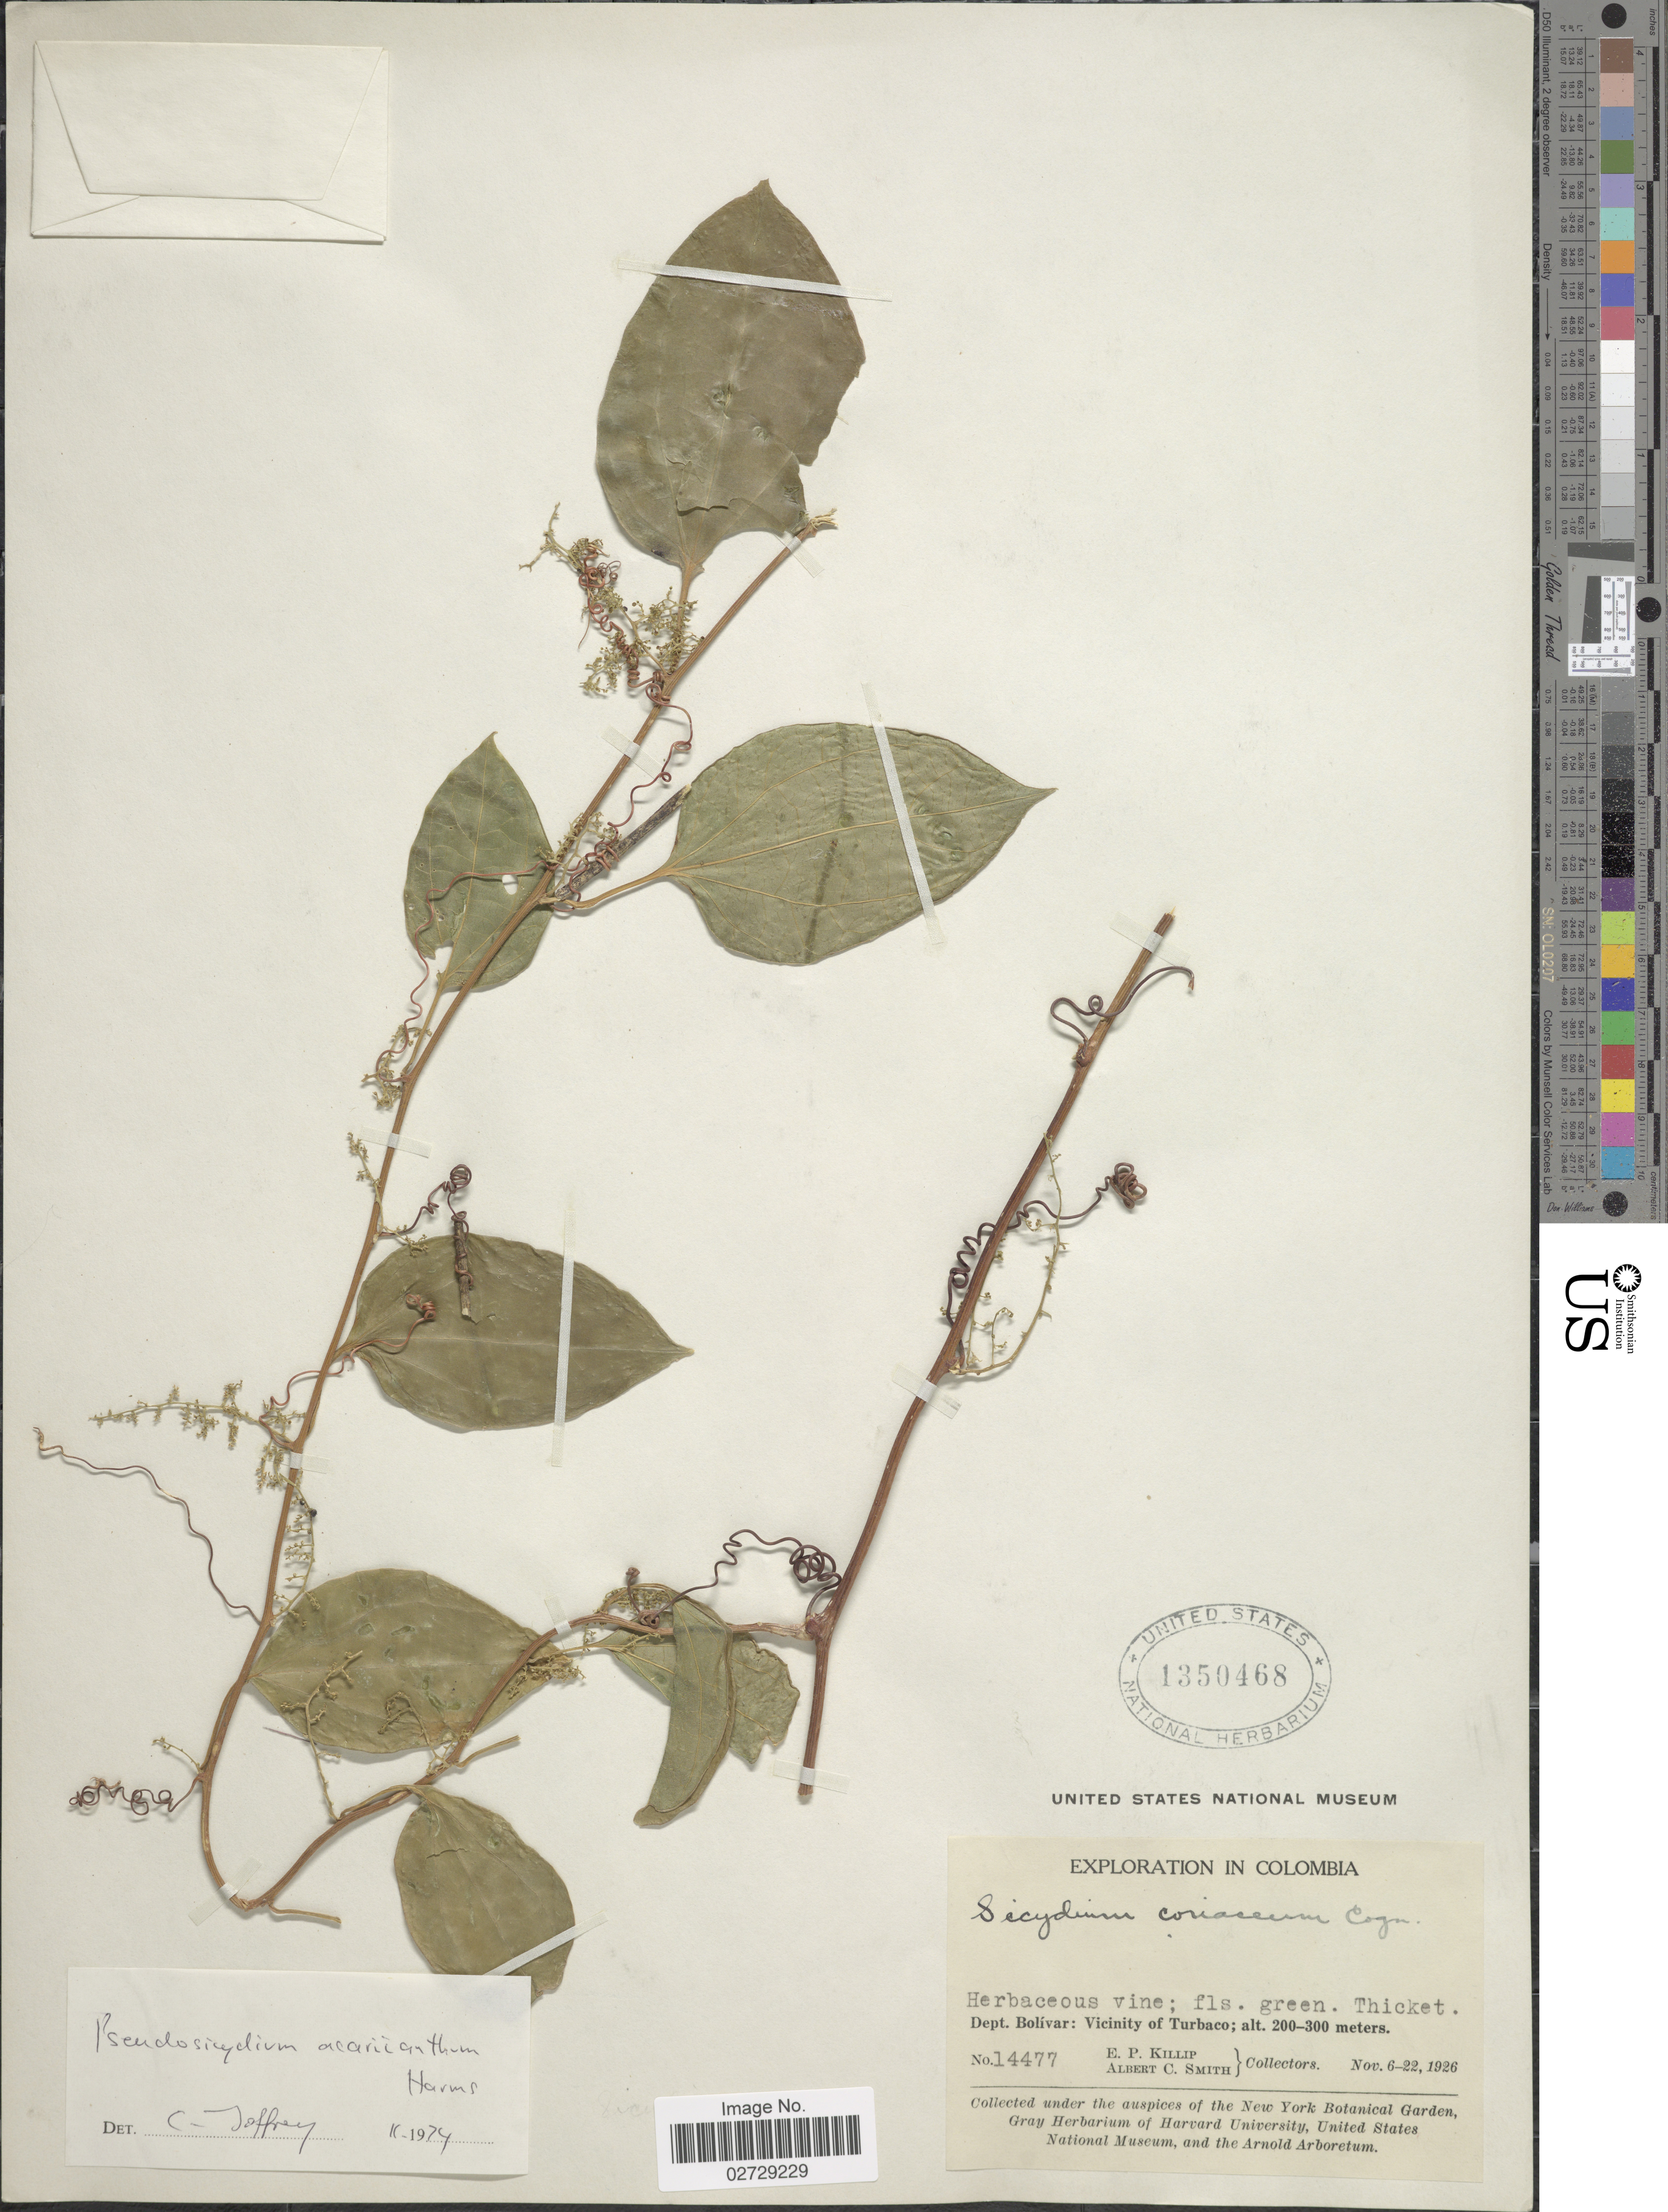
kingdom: Plantae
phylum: Tracheophyta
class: Magnoliopsida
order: Cucurbitales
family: Cucurbitaceae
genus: Pteropepon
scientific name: Pteropepon acariaeanthus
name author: (Harms) H. Schaef. & S.S. Renner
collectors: E. P. Killip & A. C. Smith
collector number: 14477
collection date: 1926-11-06/1926-11-22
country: Colombia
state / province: Bolívar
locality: Dept. Bolivar: Vicinity of Turbaco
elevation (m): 200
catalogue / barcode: US 1350468